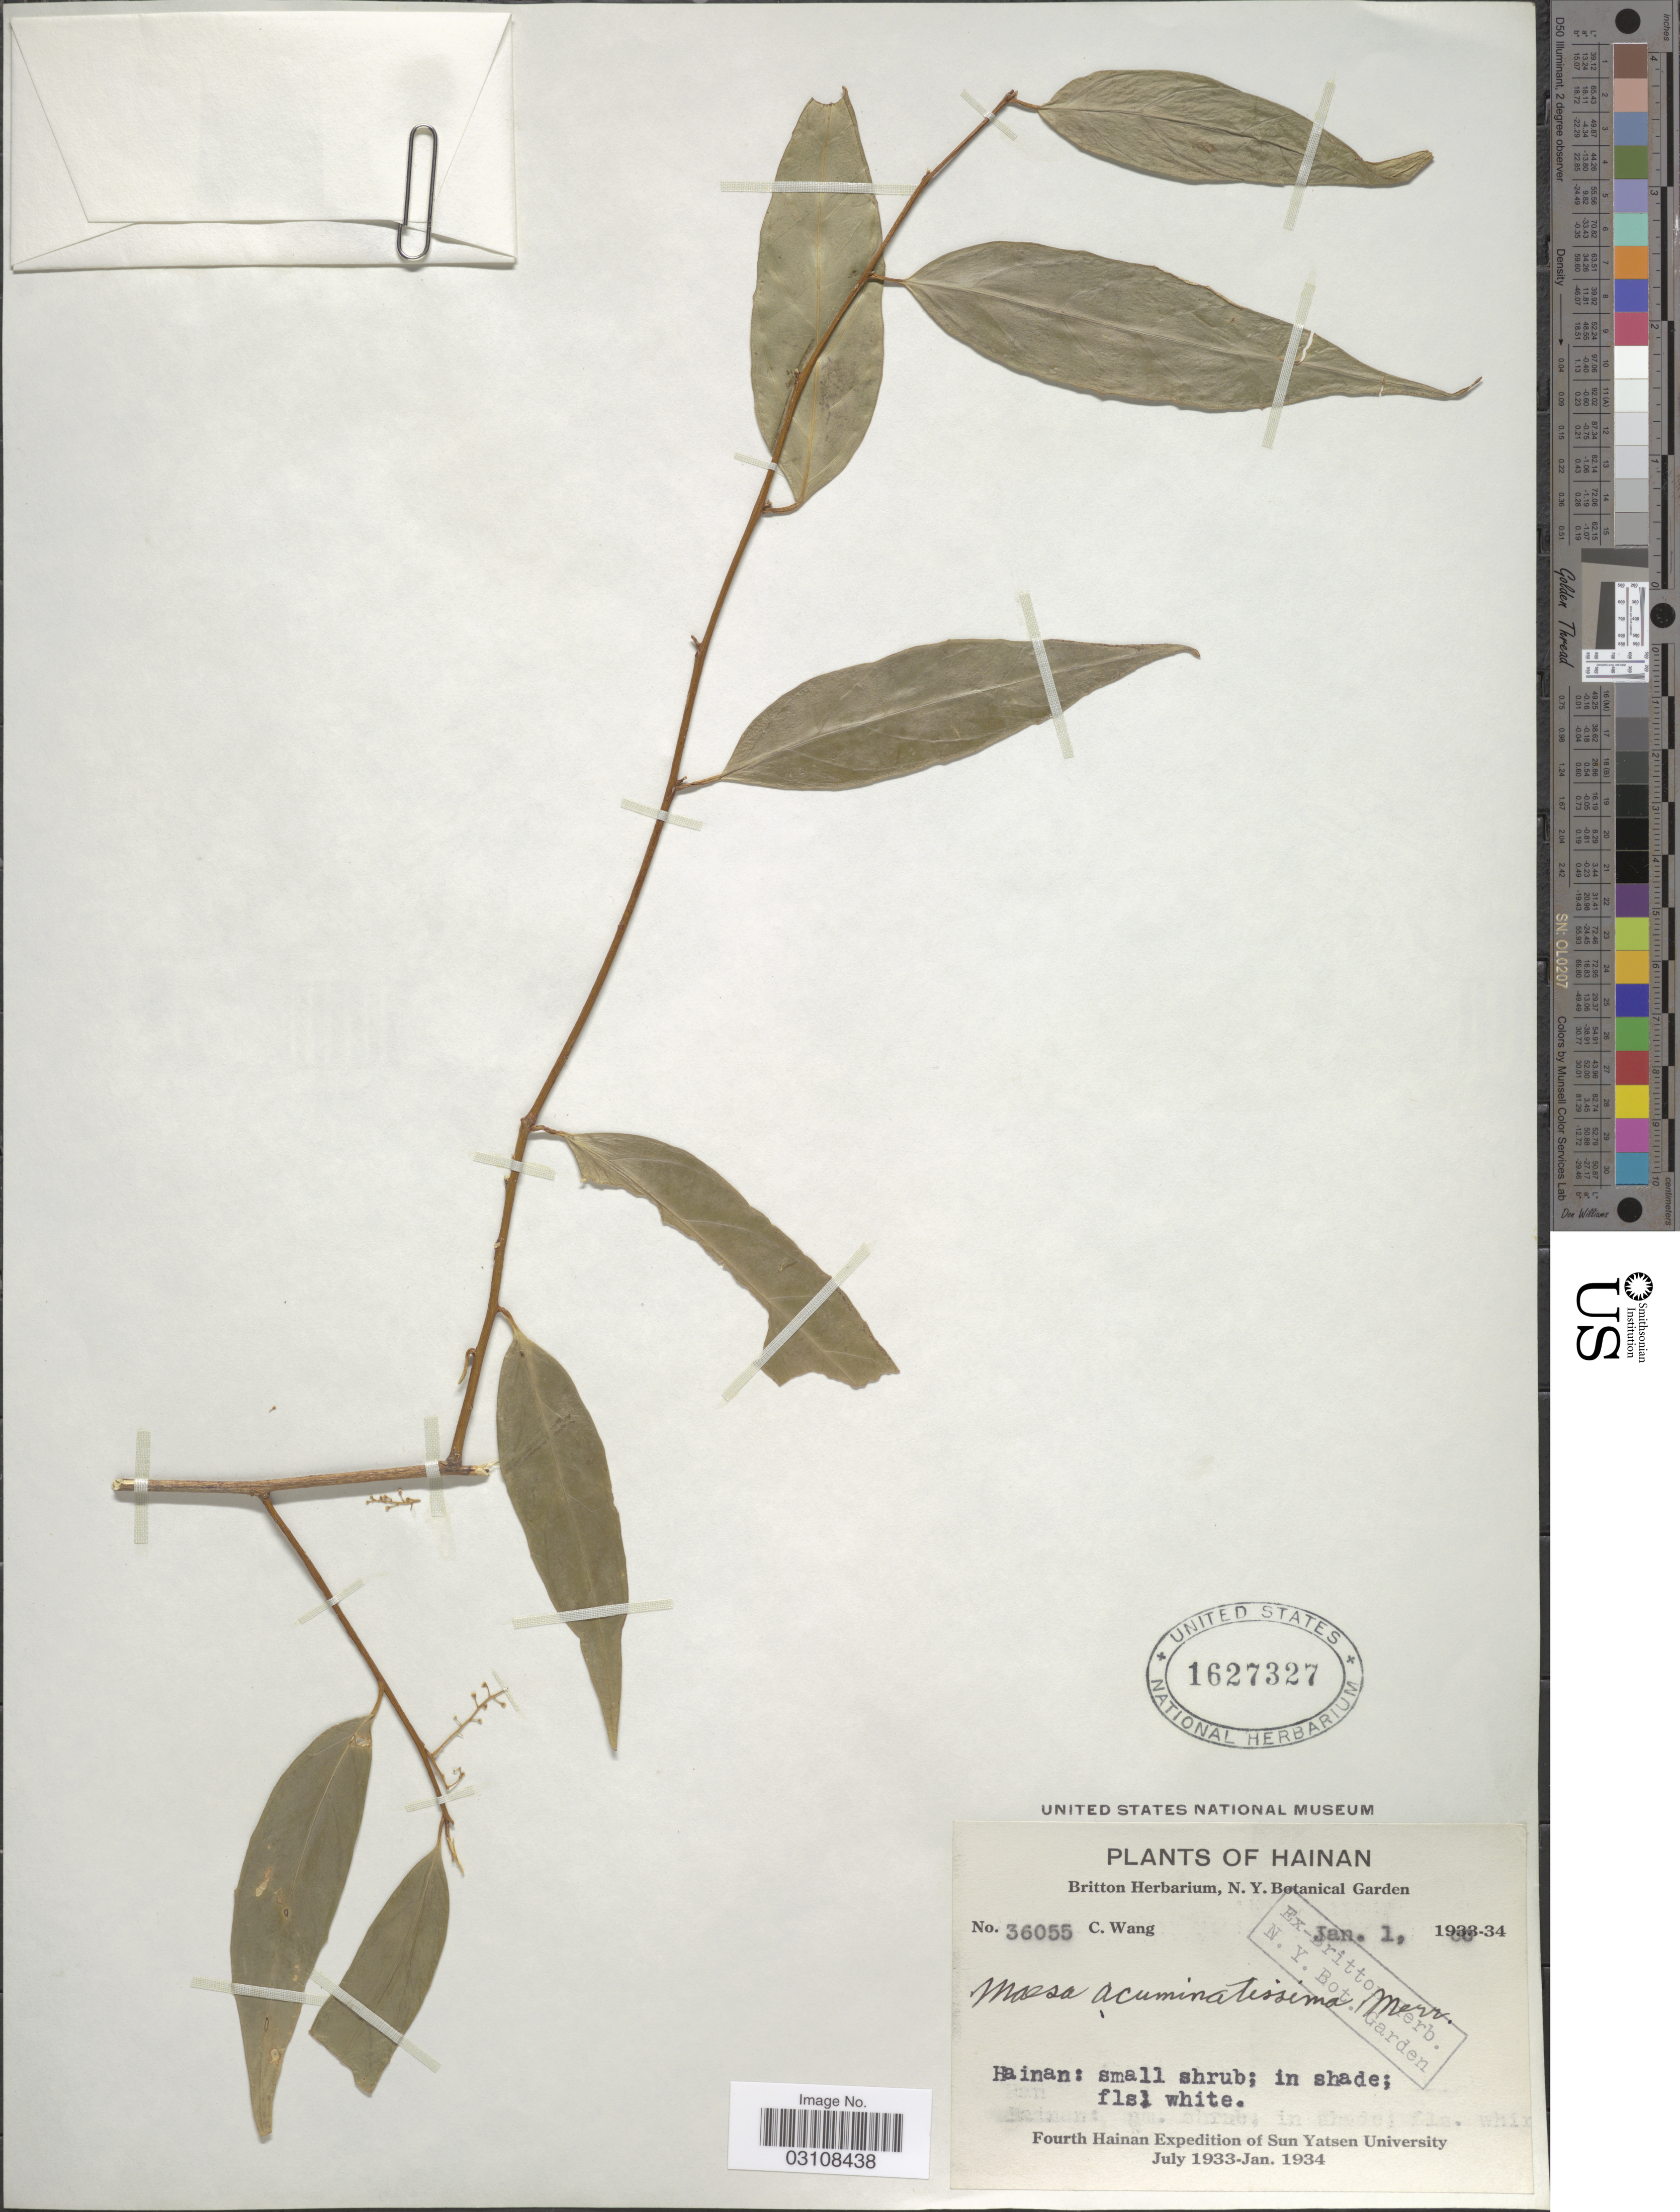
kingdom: Plantae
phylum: Tracheophyta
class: Magnoliopsida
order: Ericales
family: Primulaceae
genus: Maesa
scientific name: Maesa acuminatissima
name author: Merr.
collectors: C. Wang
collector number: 36055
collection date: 1934-01-01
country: China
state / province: Hainan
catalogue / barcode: US 1627327